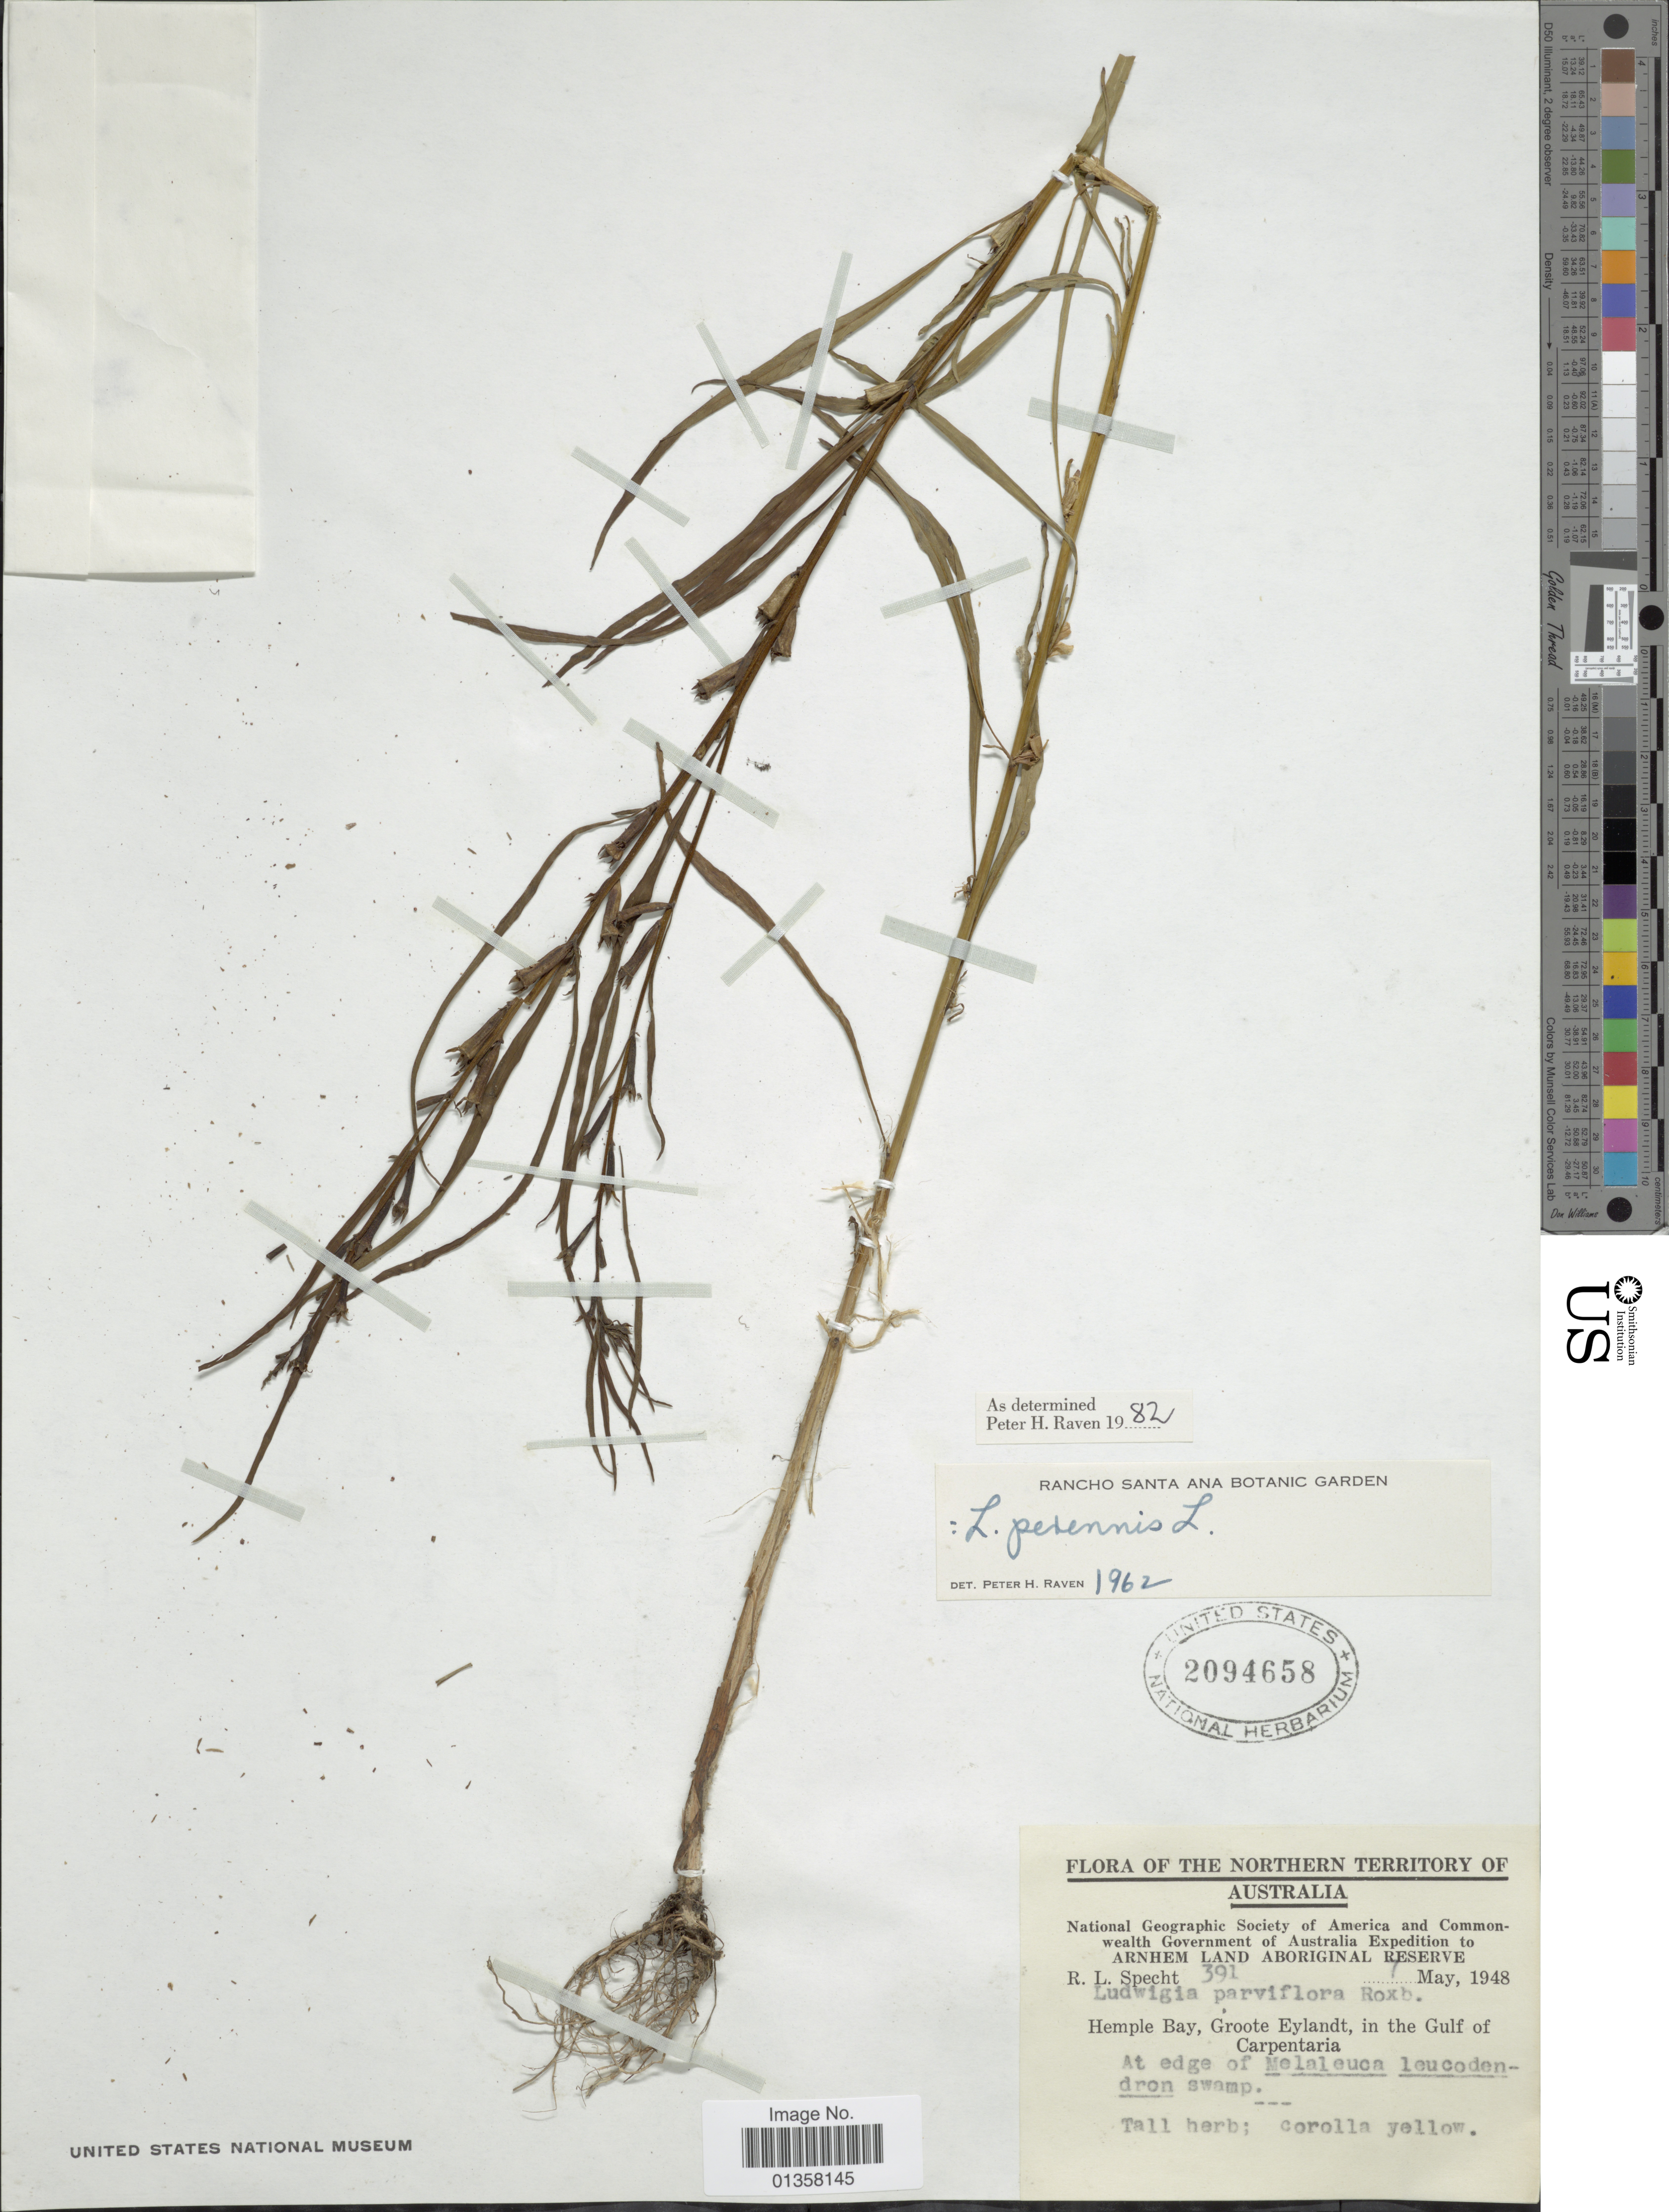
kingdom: Plantae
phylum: Tracheophyta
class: Magnoliopsida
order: Myrtales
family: Onagraceae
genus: Ludwigia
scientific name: Ludwigia perennis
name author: L.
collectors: R. L. Specht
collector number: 391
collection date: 1948-05-07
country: Australia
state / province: Northern Territory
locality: Hemple Bay, Groote Eylandt, in the Gulf of Carpentaria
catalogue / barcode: US 2094658